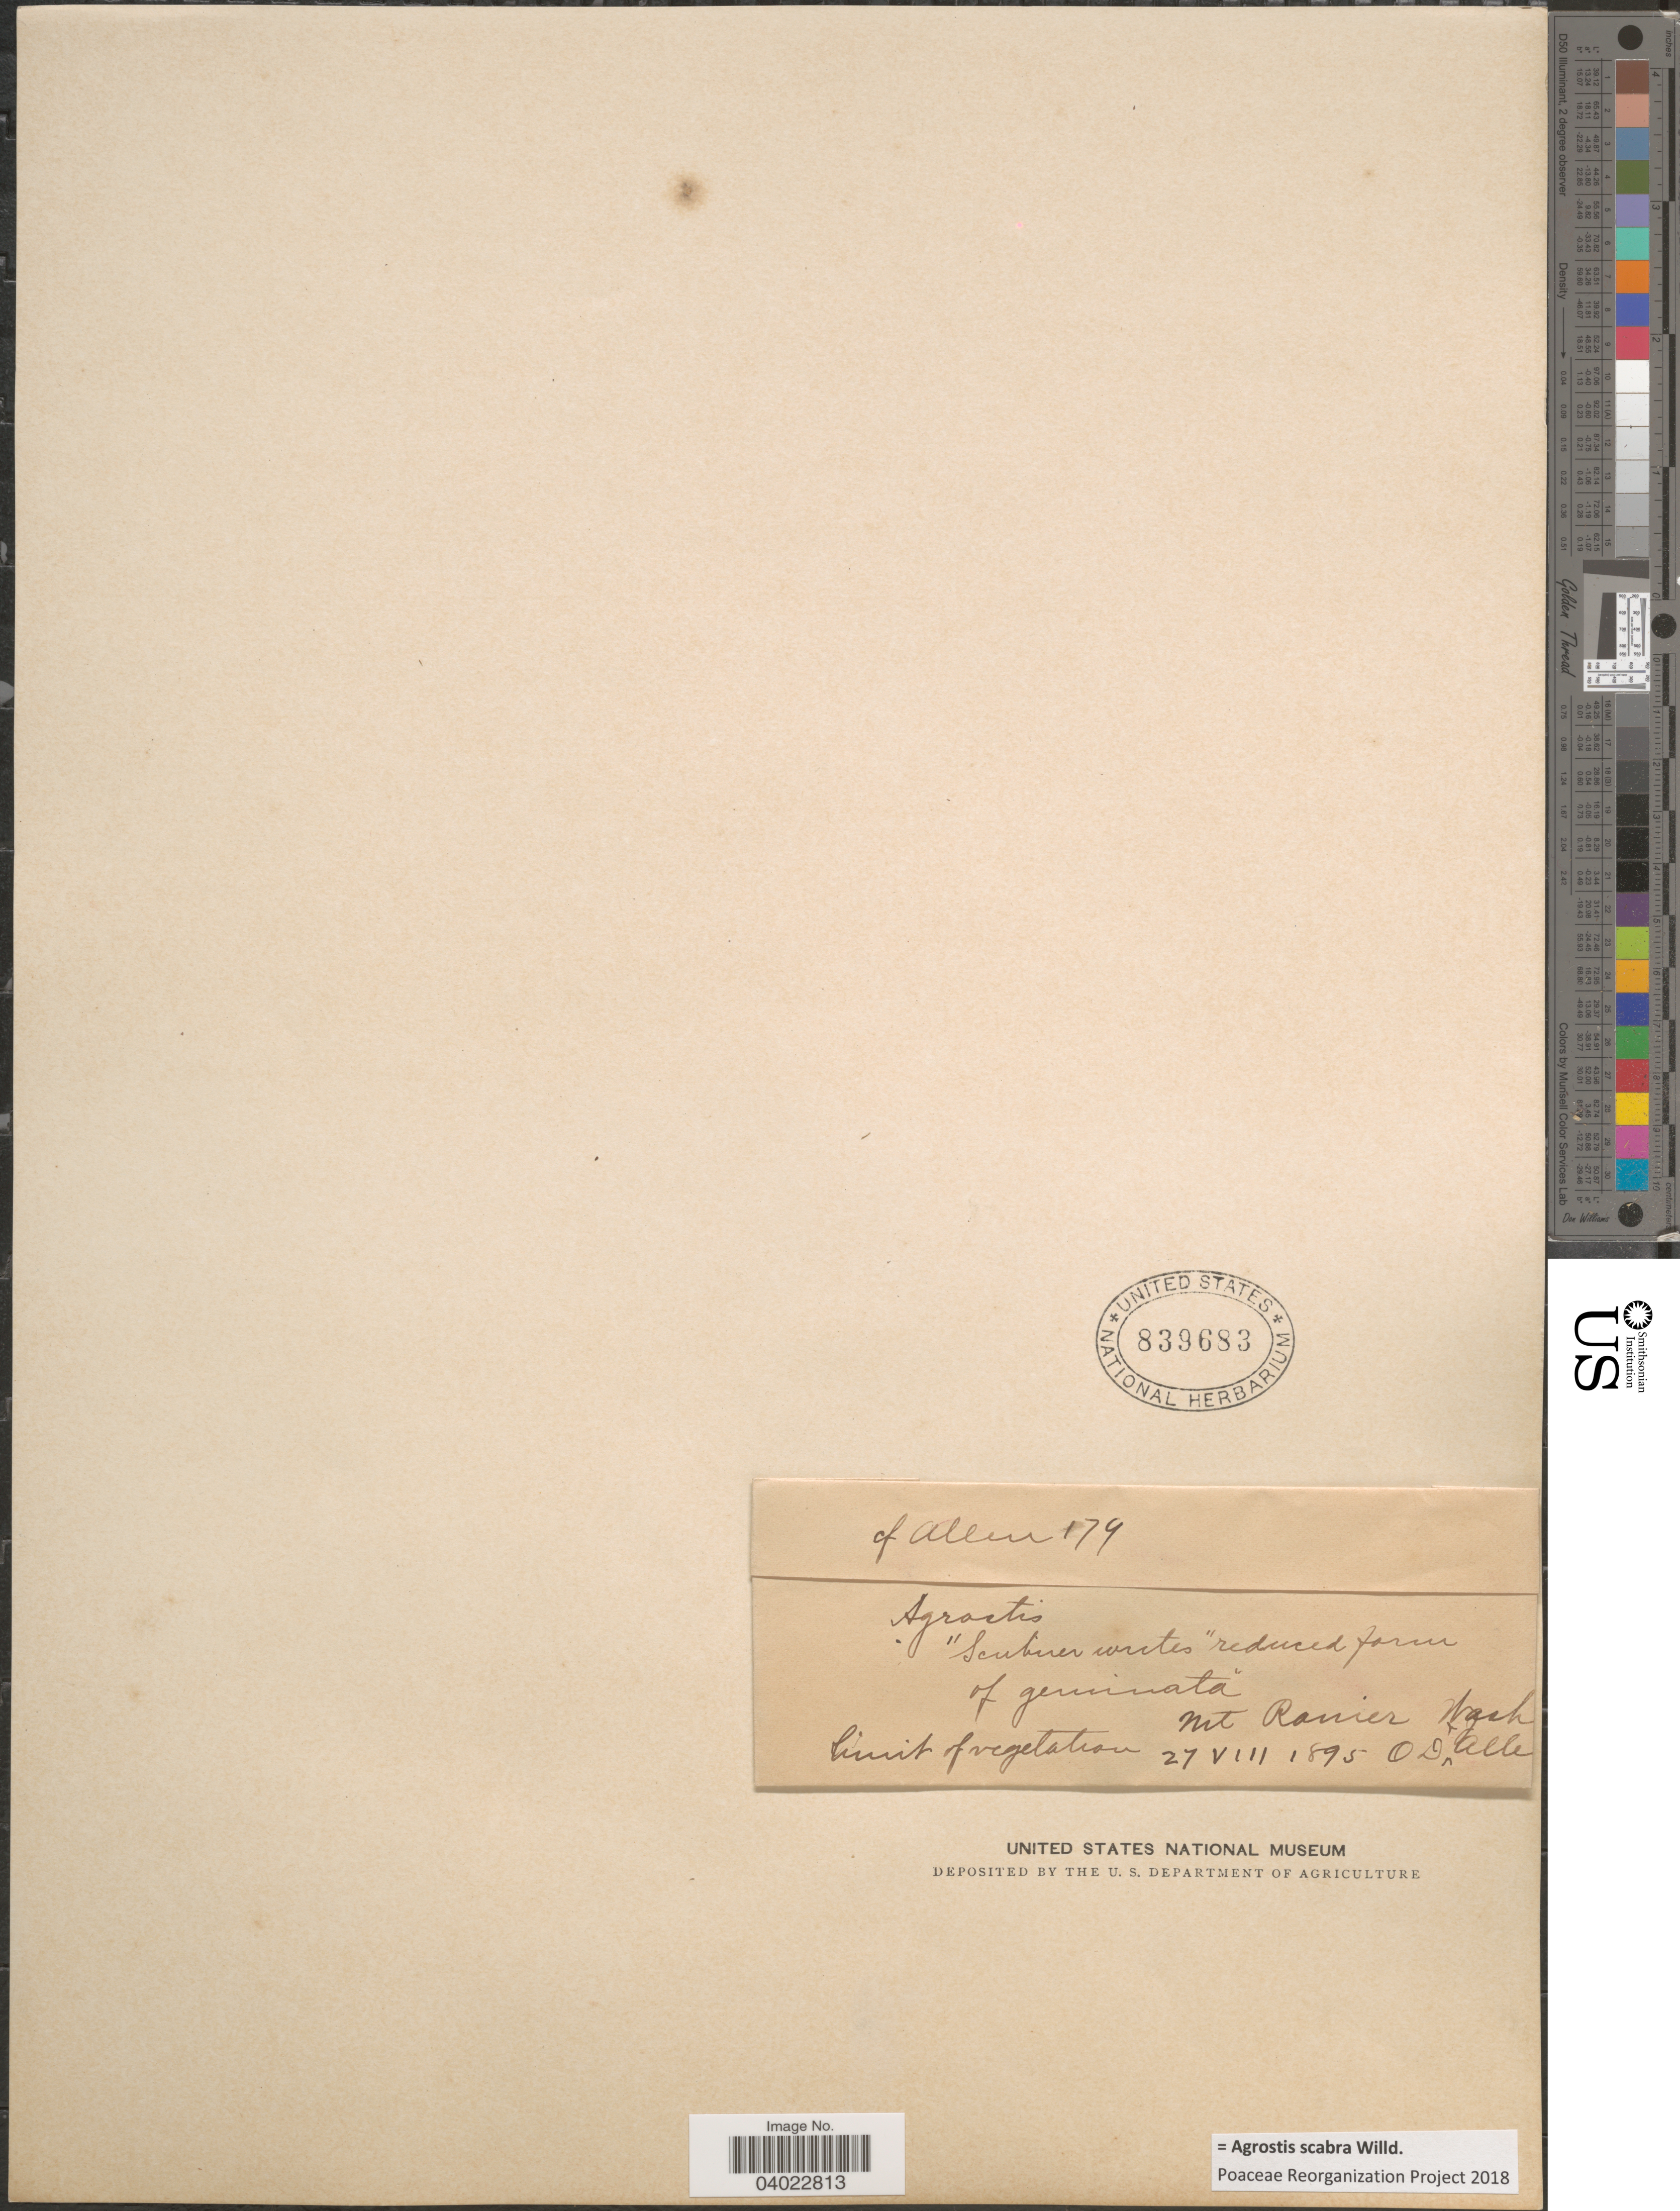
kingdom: Plantae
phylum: Tracheophyta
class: Liliopsida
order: Poales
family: Poaceae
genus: Agrostis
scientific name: Agrostis scabra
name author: Willd.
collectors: O. D. Allen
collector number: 179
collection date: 1895-08-27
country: United States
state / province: Washington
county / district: Pierce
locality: Mt Ranier.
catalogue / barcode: US 839683